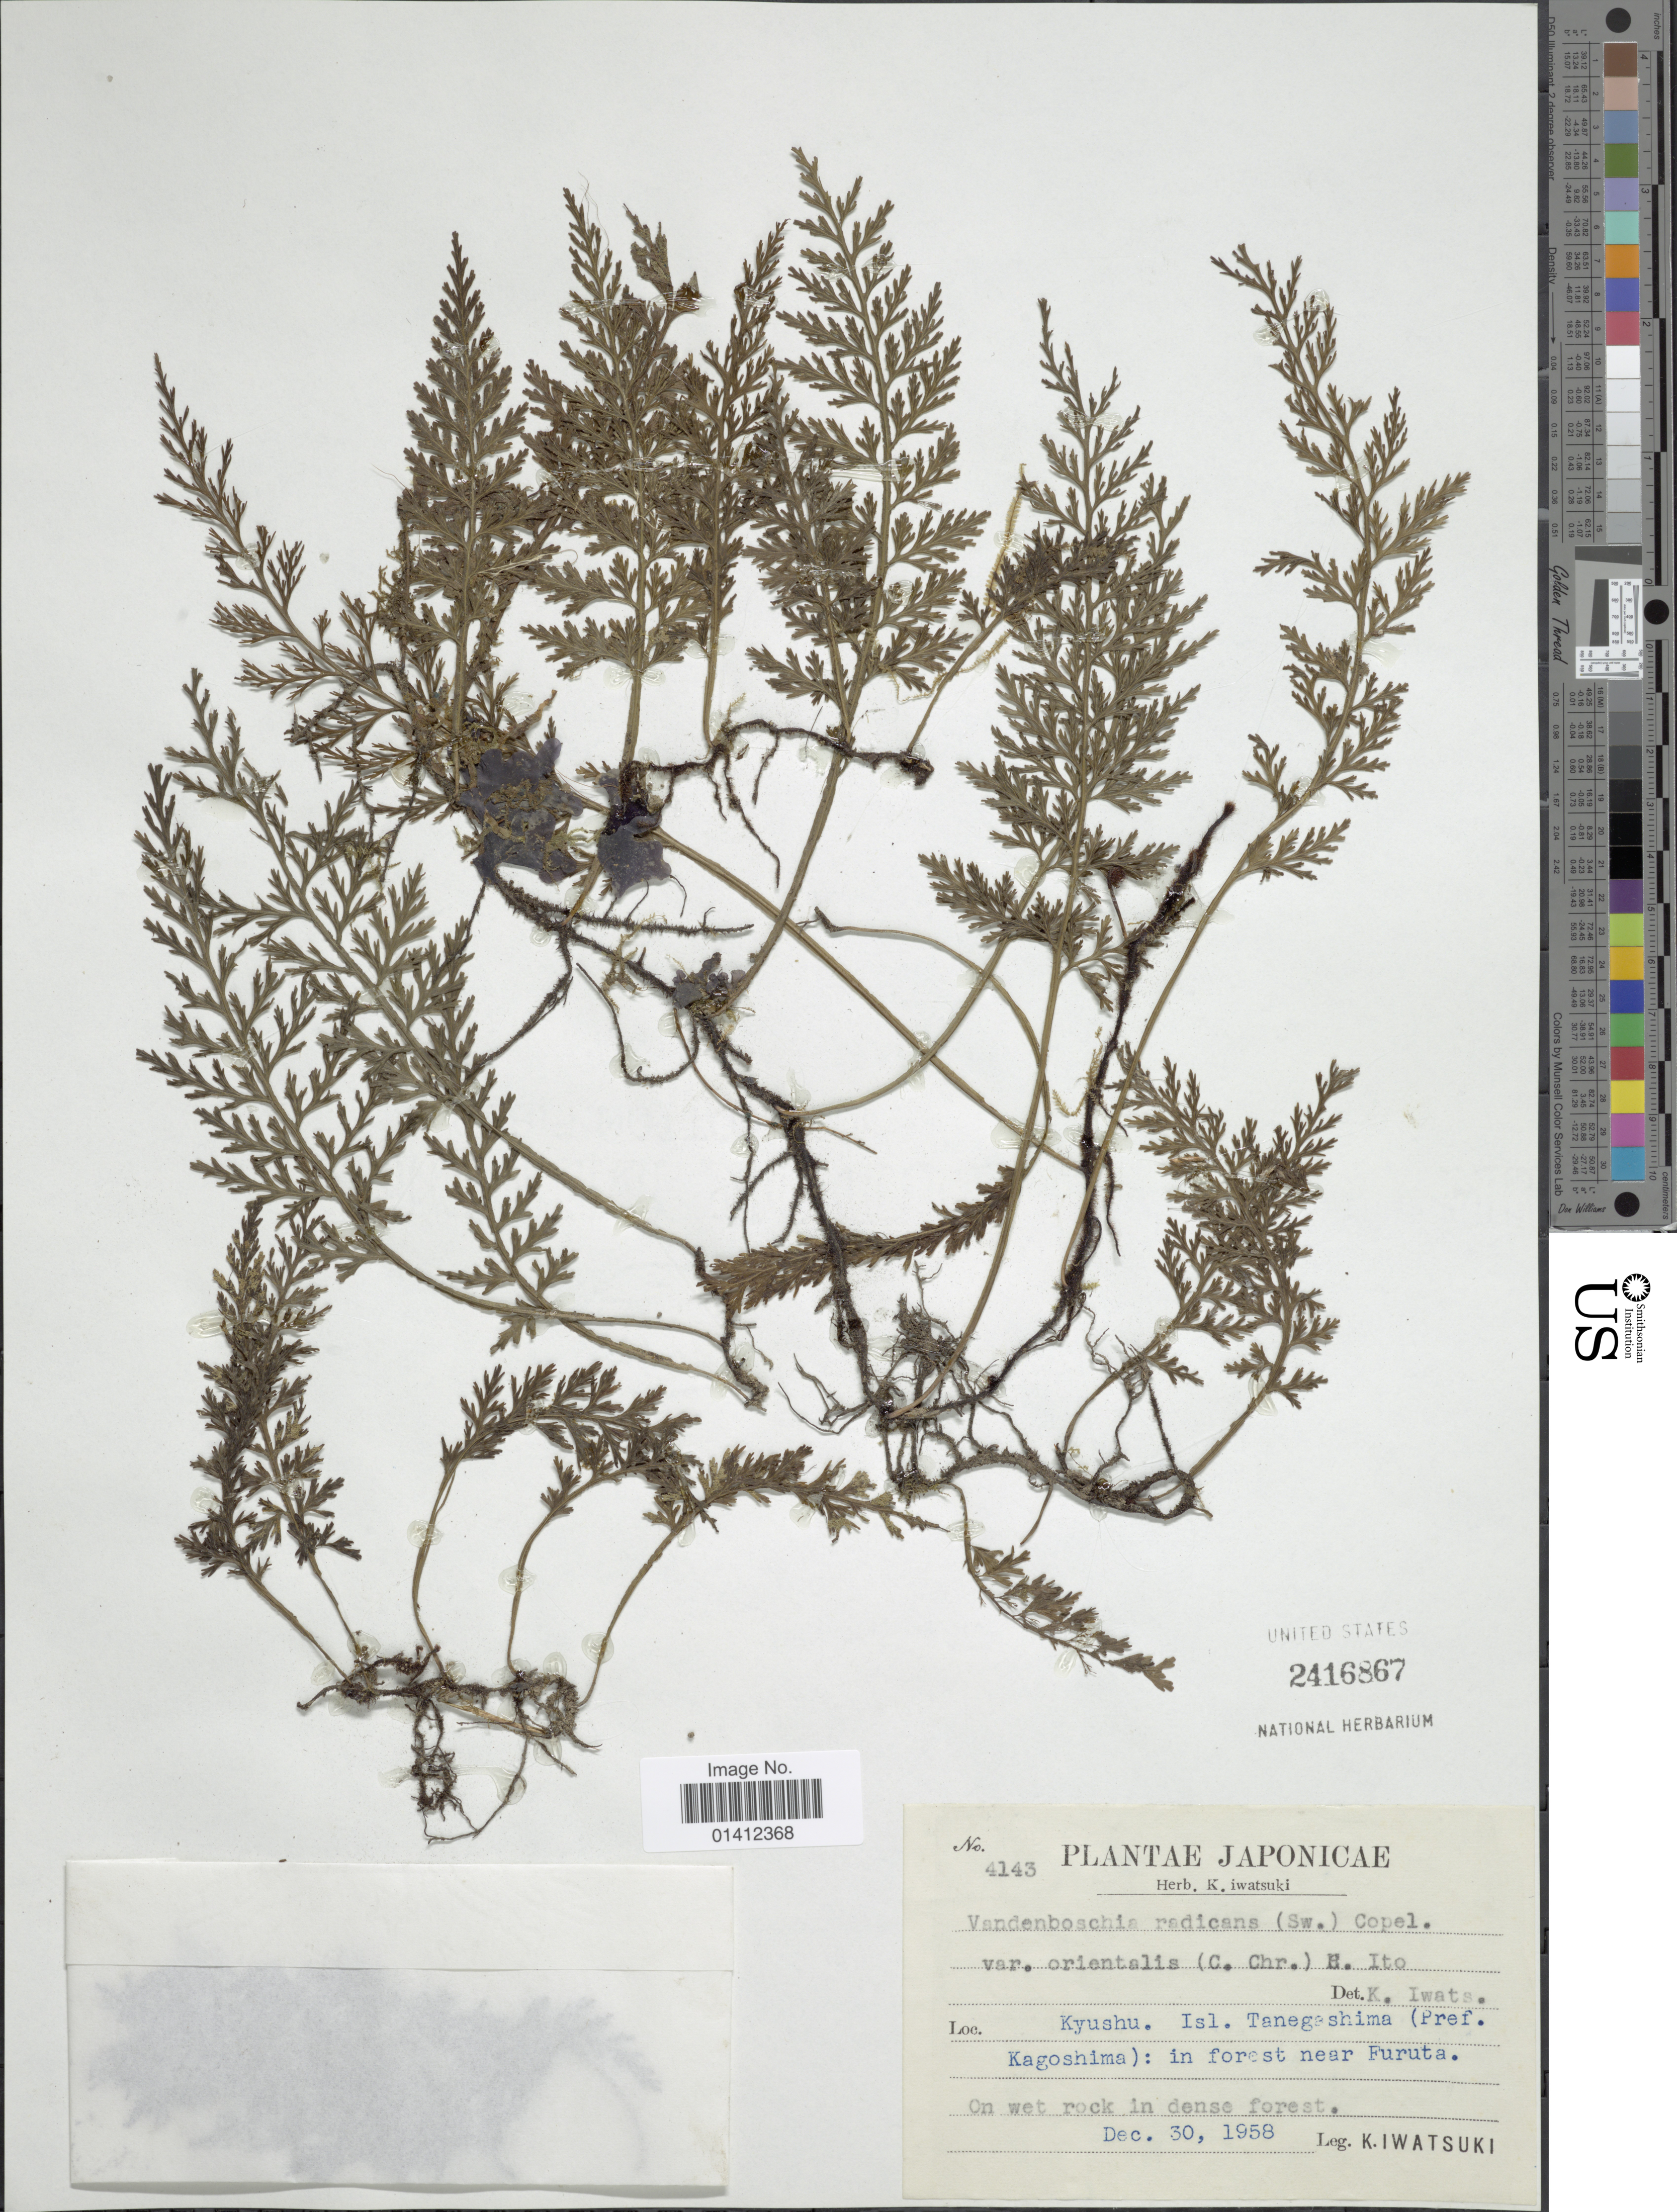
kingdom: Plantae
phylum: Tracheophyta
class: Polypodiopsida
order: Hymenophyllales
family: Hymenophyllaceae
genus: Vandenboschia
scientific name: Vandenboschia radicans var. orientalis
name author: (C. Chr.) H. Itô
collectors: K. Iwatsuki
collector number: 4143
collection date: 1958-12-30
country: Japan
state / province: Kagosima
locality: Kyushu Isl Tanegashima (Pref. kagoshima): in forest near Furuta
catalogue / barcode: US 2416867